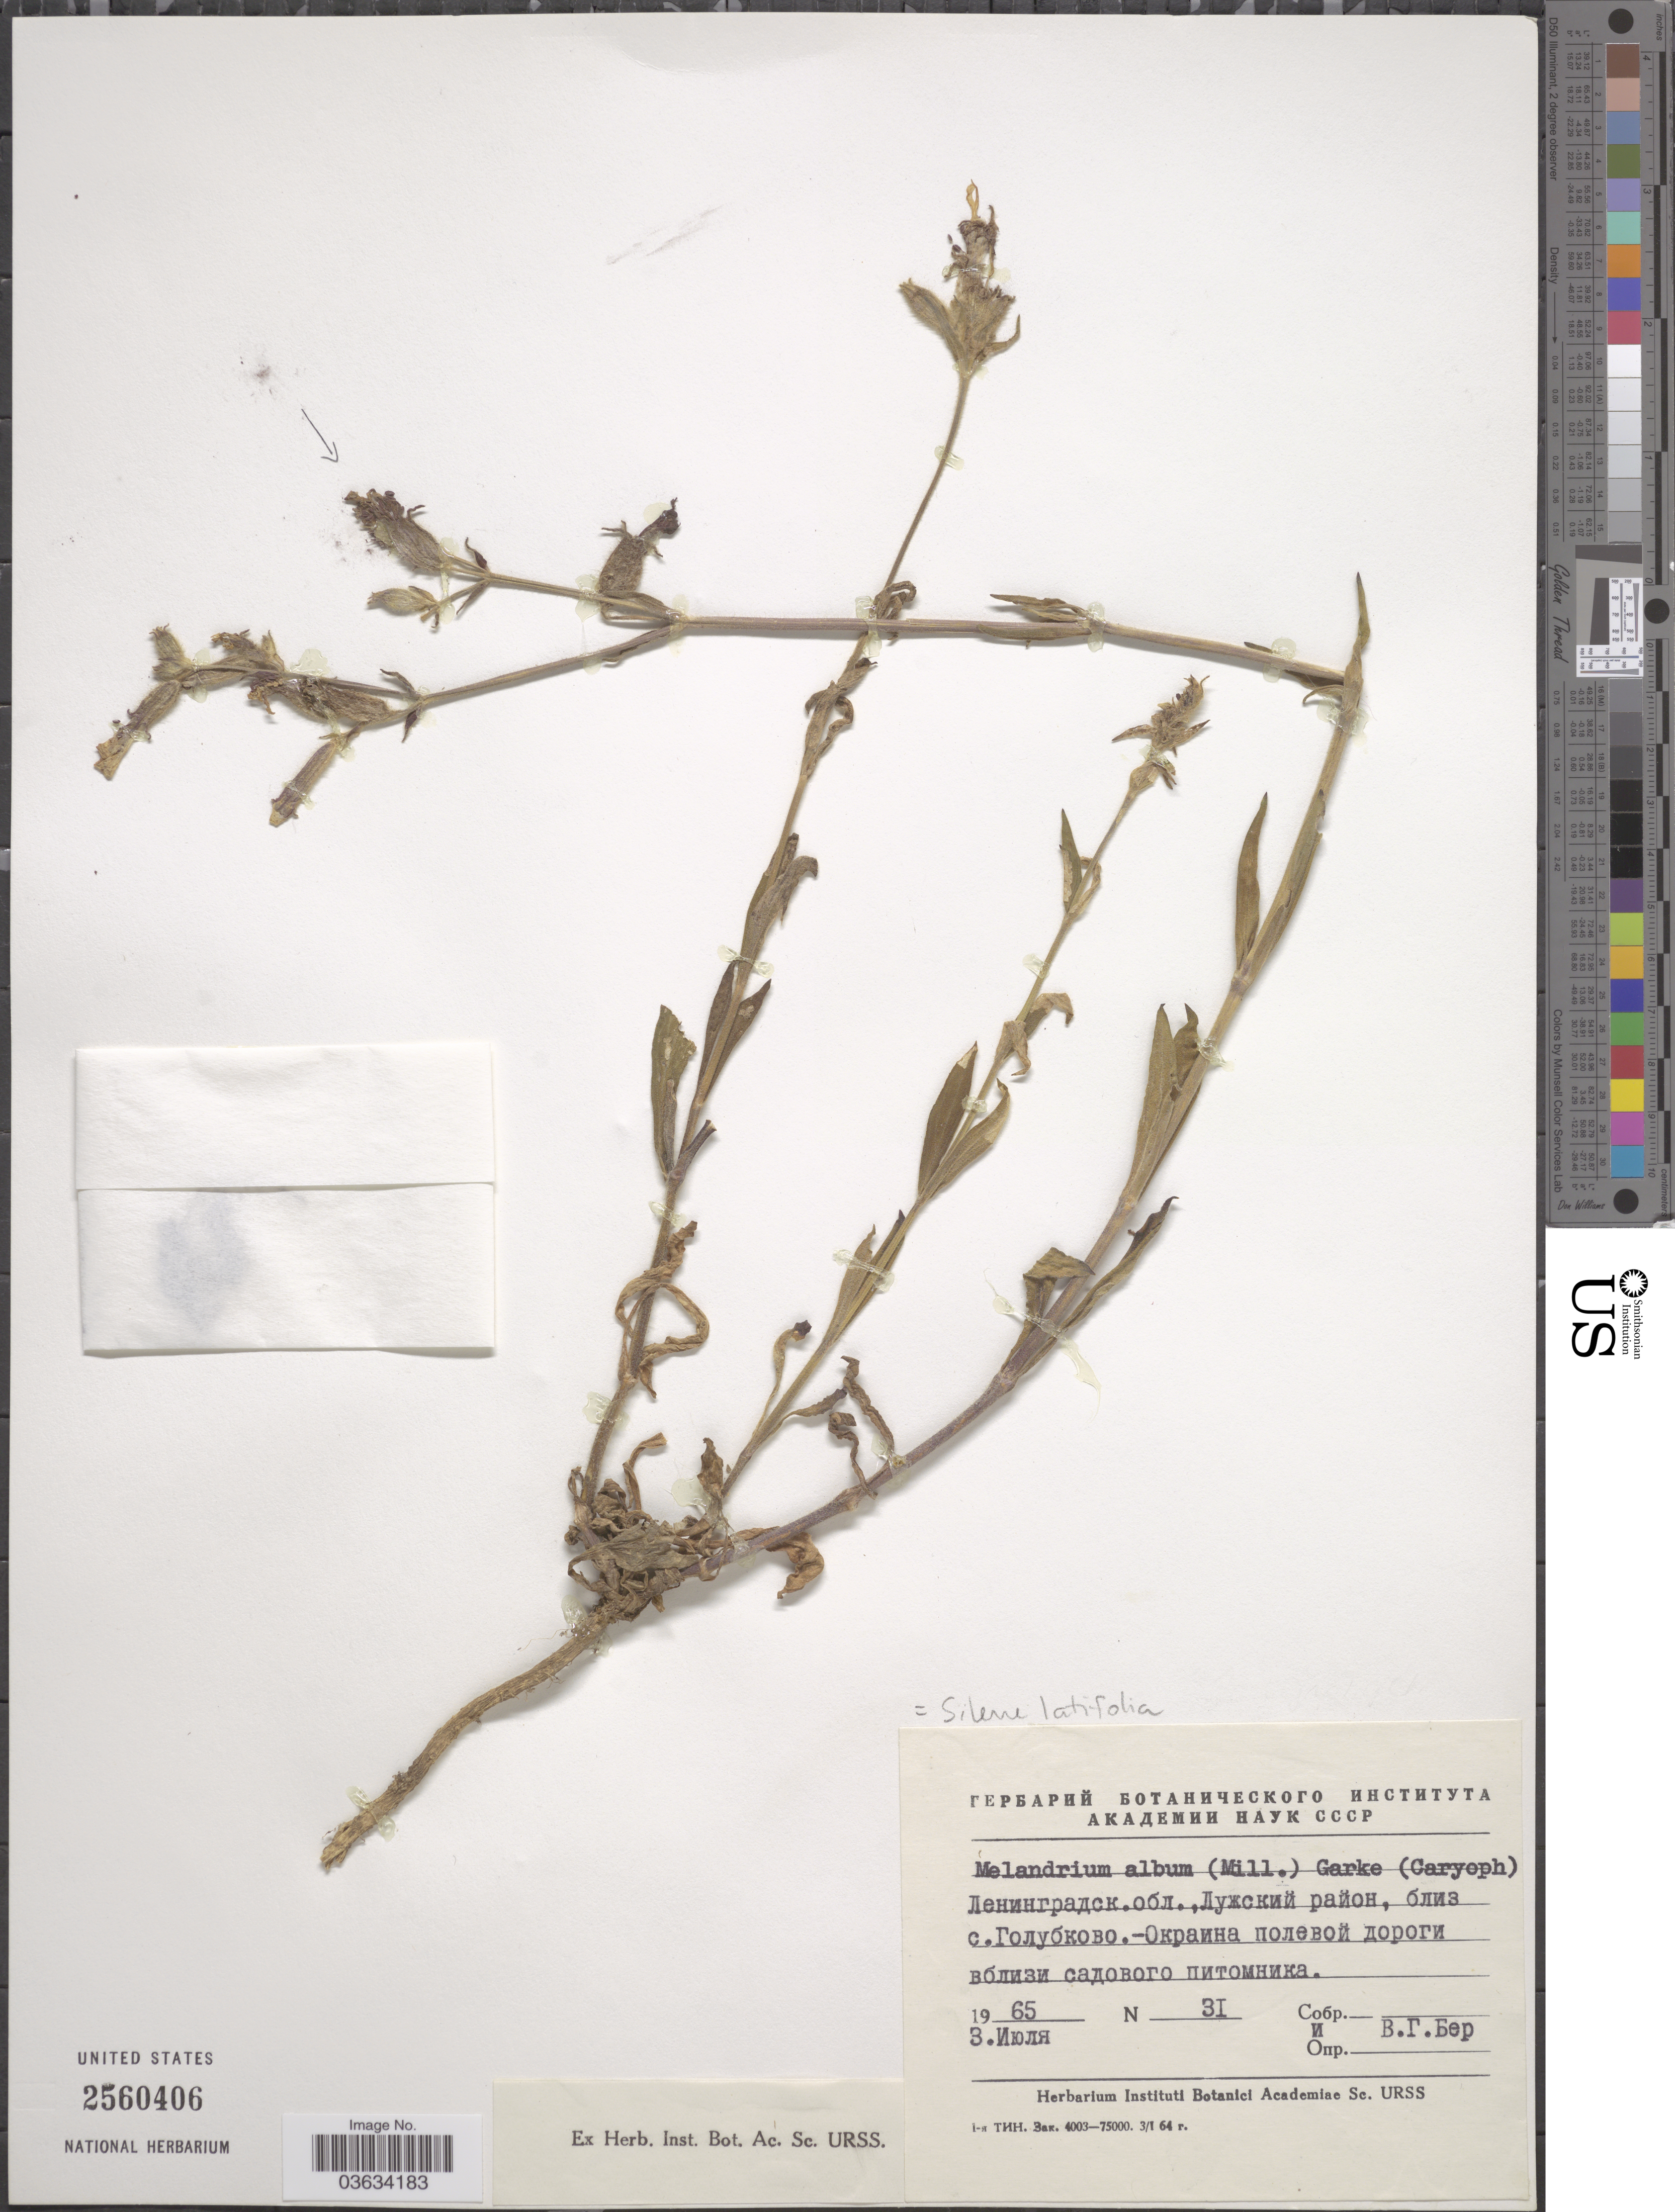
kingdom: Plantae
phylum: Tracheophyta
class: Magnoliopsida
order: Caryophyllales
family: Caryophyllaceae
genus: Silene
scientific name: Silene latifolia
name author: Poir.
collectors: V. Ber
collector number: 31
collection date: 1965-07-03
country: Russian Federation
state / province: Leningrad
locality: Near village Golubkovo.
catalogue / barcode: US 2560406